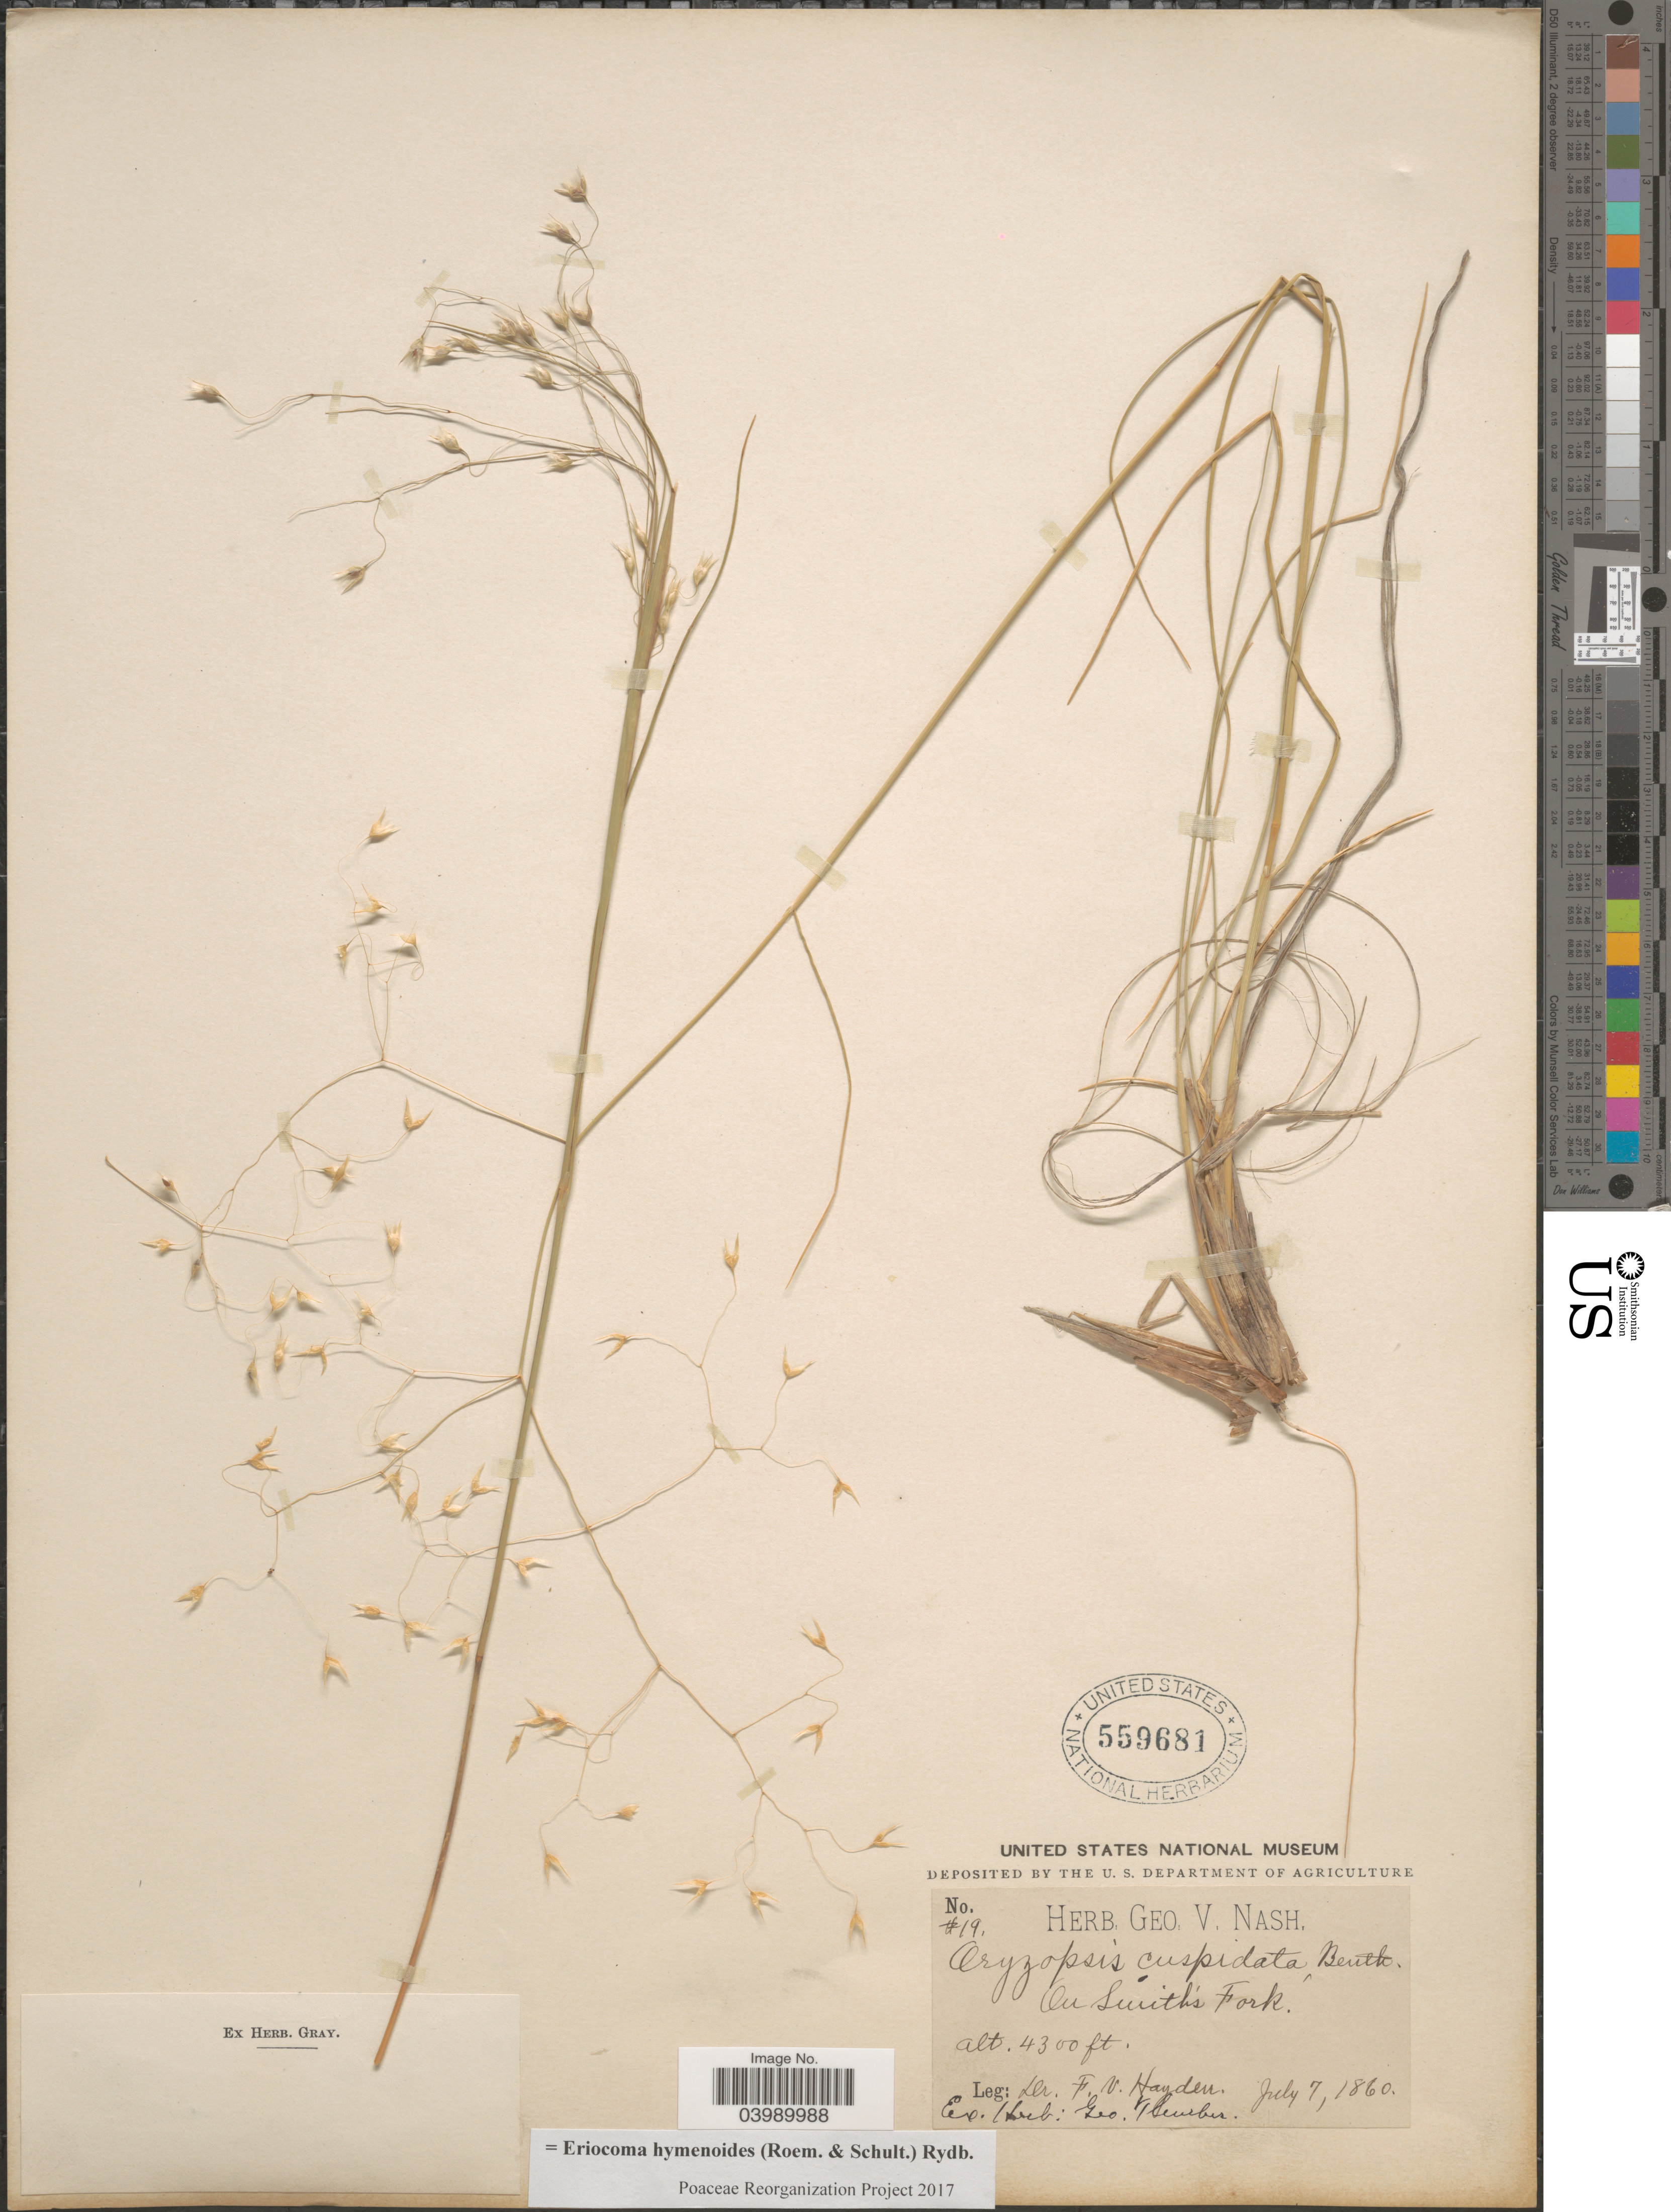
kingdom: Plantae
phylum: Tracheophyta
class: Liliopsida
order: Poales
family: Poaceae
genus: Eriocoma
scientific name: Eriocoma hymenoides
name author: (Roem. & Schult.) Rydb.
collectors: F. Hayden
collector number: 19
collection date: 1860-07-07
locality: On Smith's Fork.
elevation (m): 1311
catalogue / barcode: US 559681